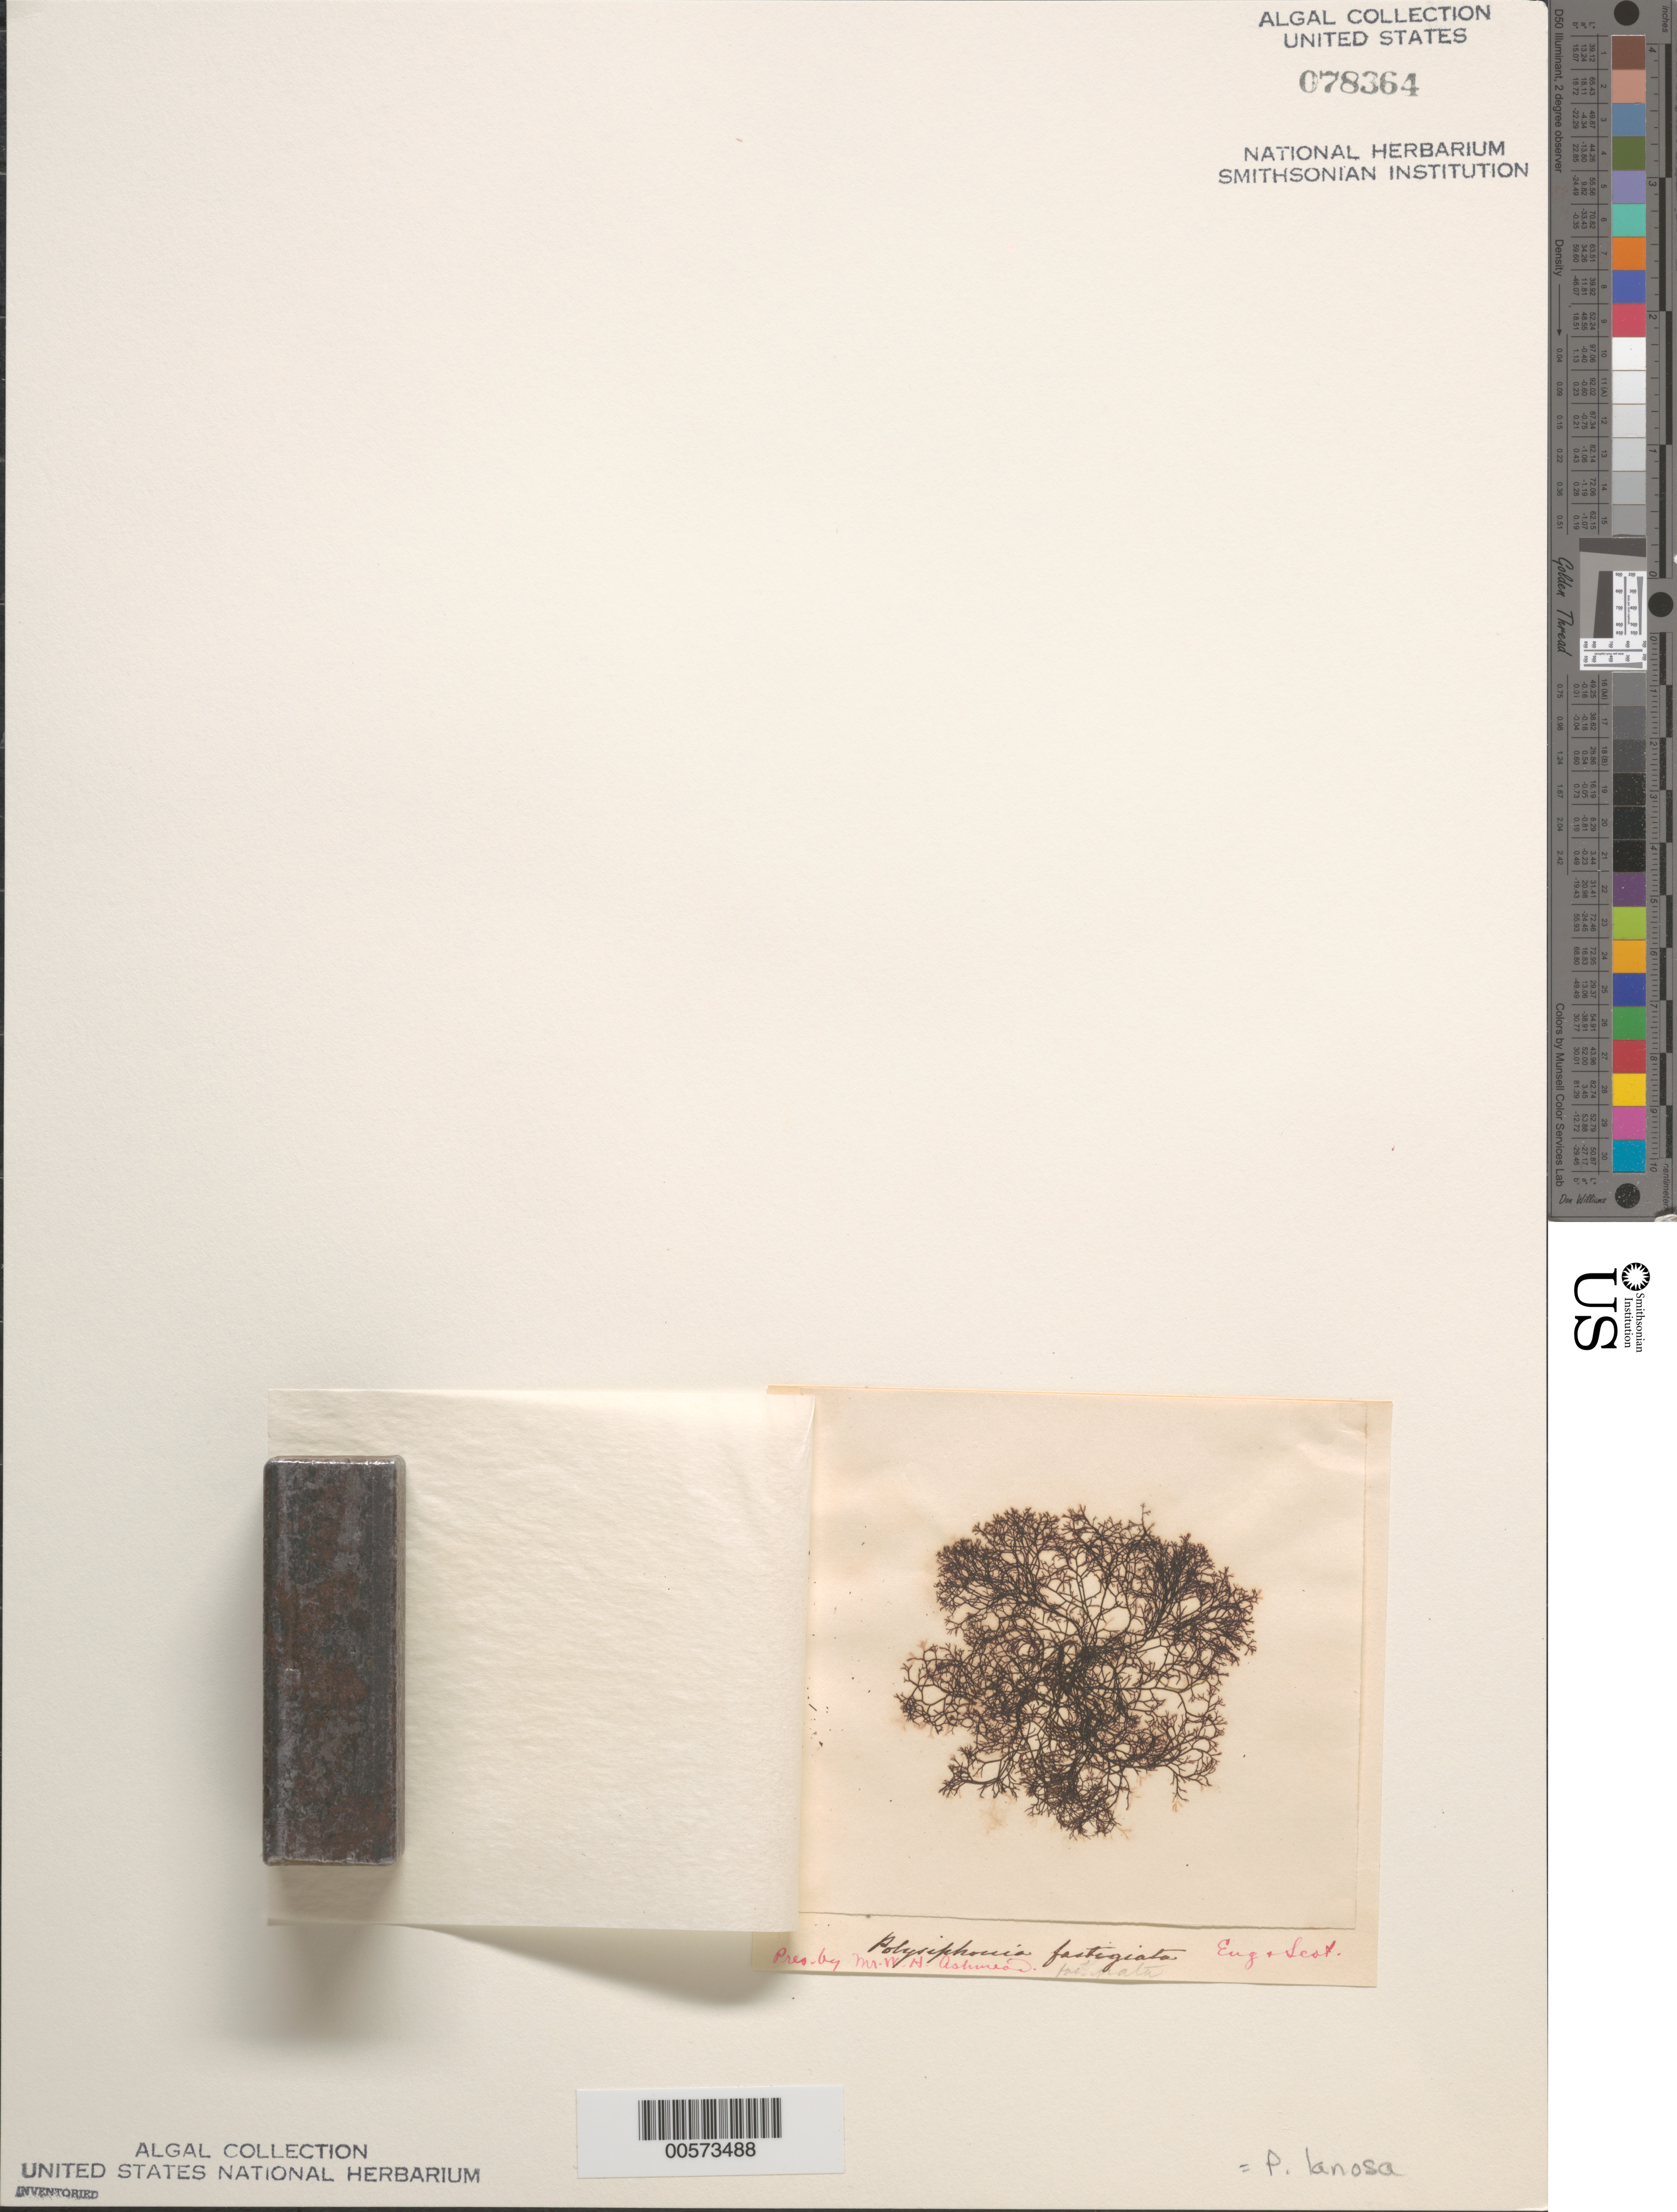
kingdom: Plantae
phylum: Rhodophyta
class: Florideophyceae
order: Ceramiales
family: Rhodomelaceae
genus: Vertebrata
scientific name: Vertebrata lanosa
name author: (L.) T.A. Chr.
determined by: Algae name updating Project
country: United Kingdom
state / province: England / Scotland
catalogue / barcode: US 78364